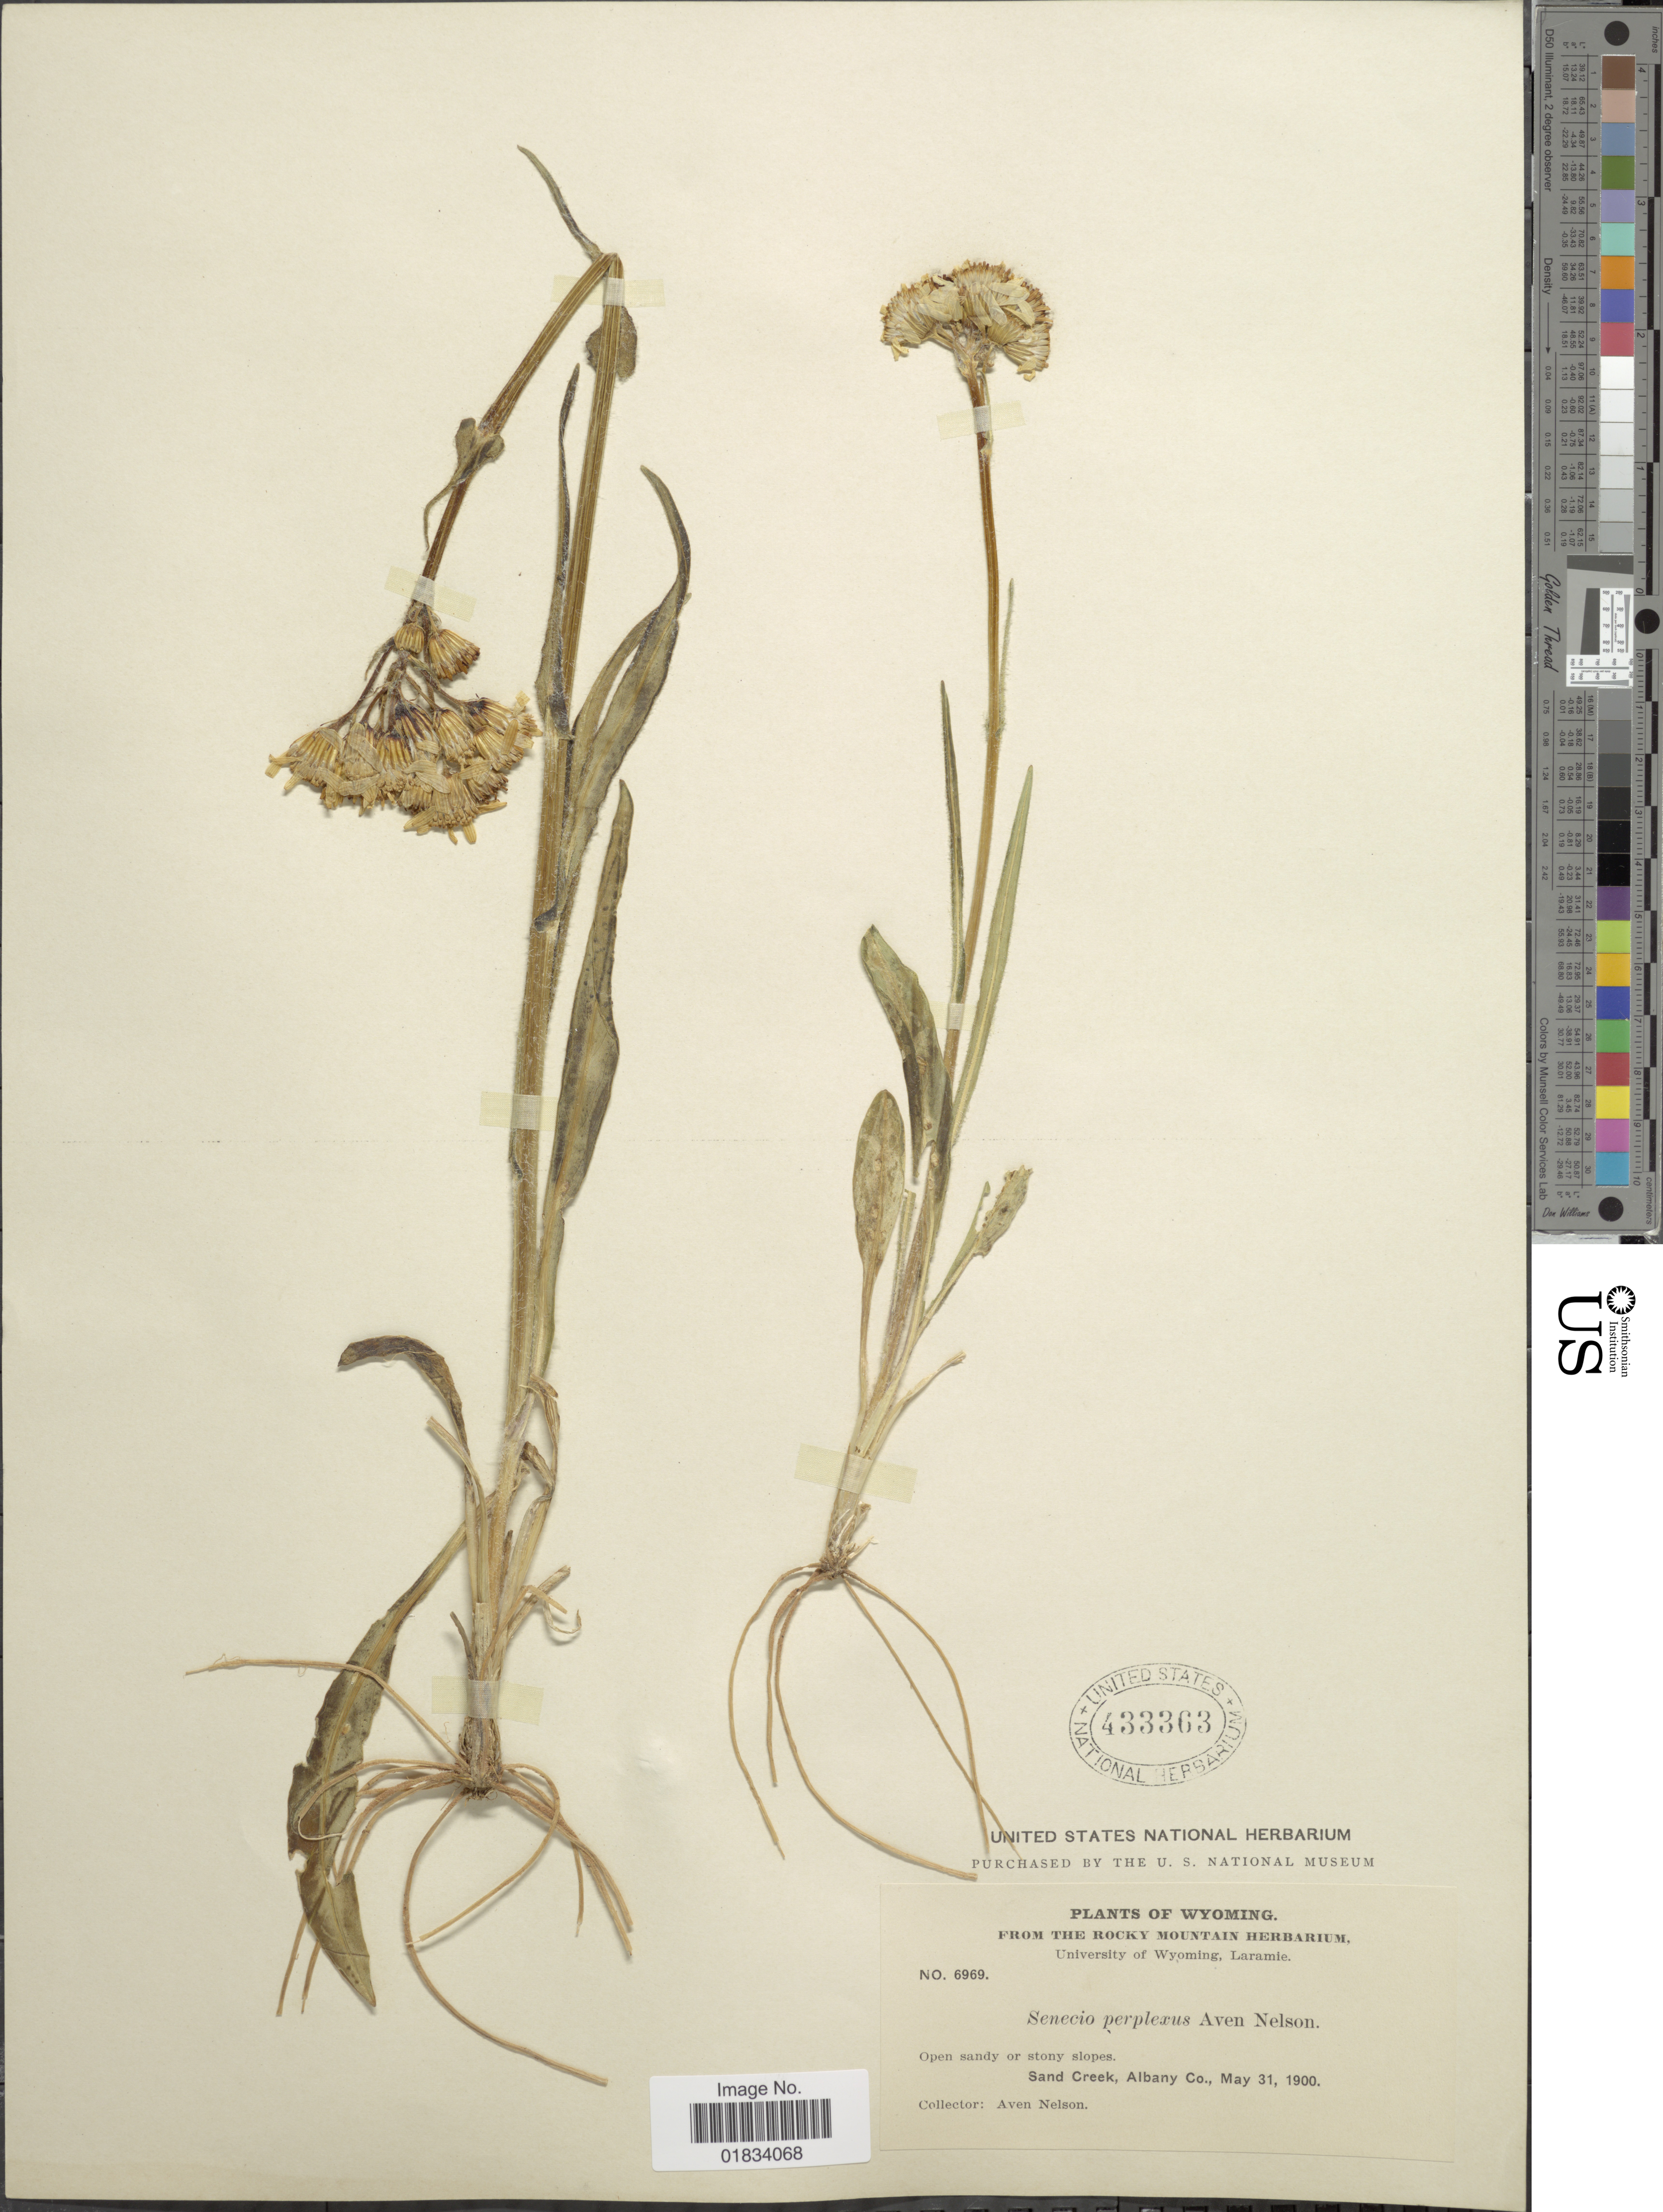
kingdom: Plantae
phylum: Tracheophyta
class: Magnoliopsida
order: Asterales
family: Asteraceae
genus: Senecio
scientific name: Senecio integerrimus var. exaltatus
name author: (Nutt.) Cronq.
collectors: A. Nelson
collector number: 6969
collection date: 1900-05-31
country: United States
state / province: Wyoming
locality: Sand Creek, Albany Co.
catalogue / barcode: US 433363